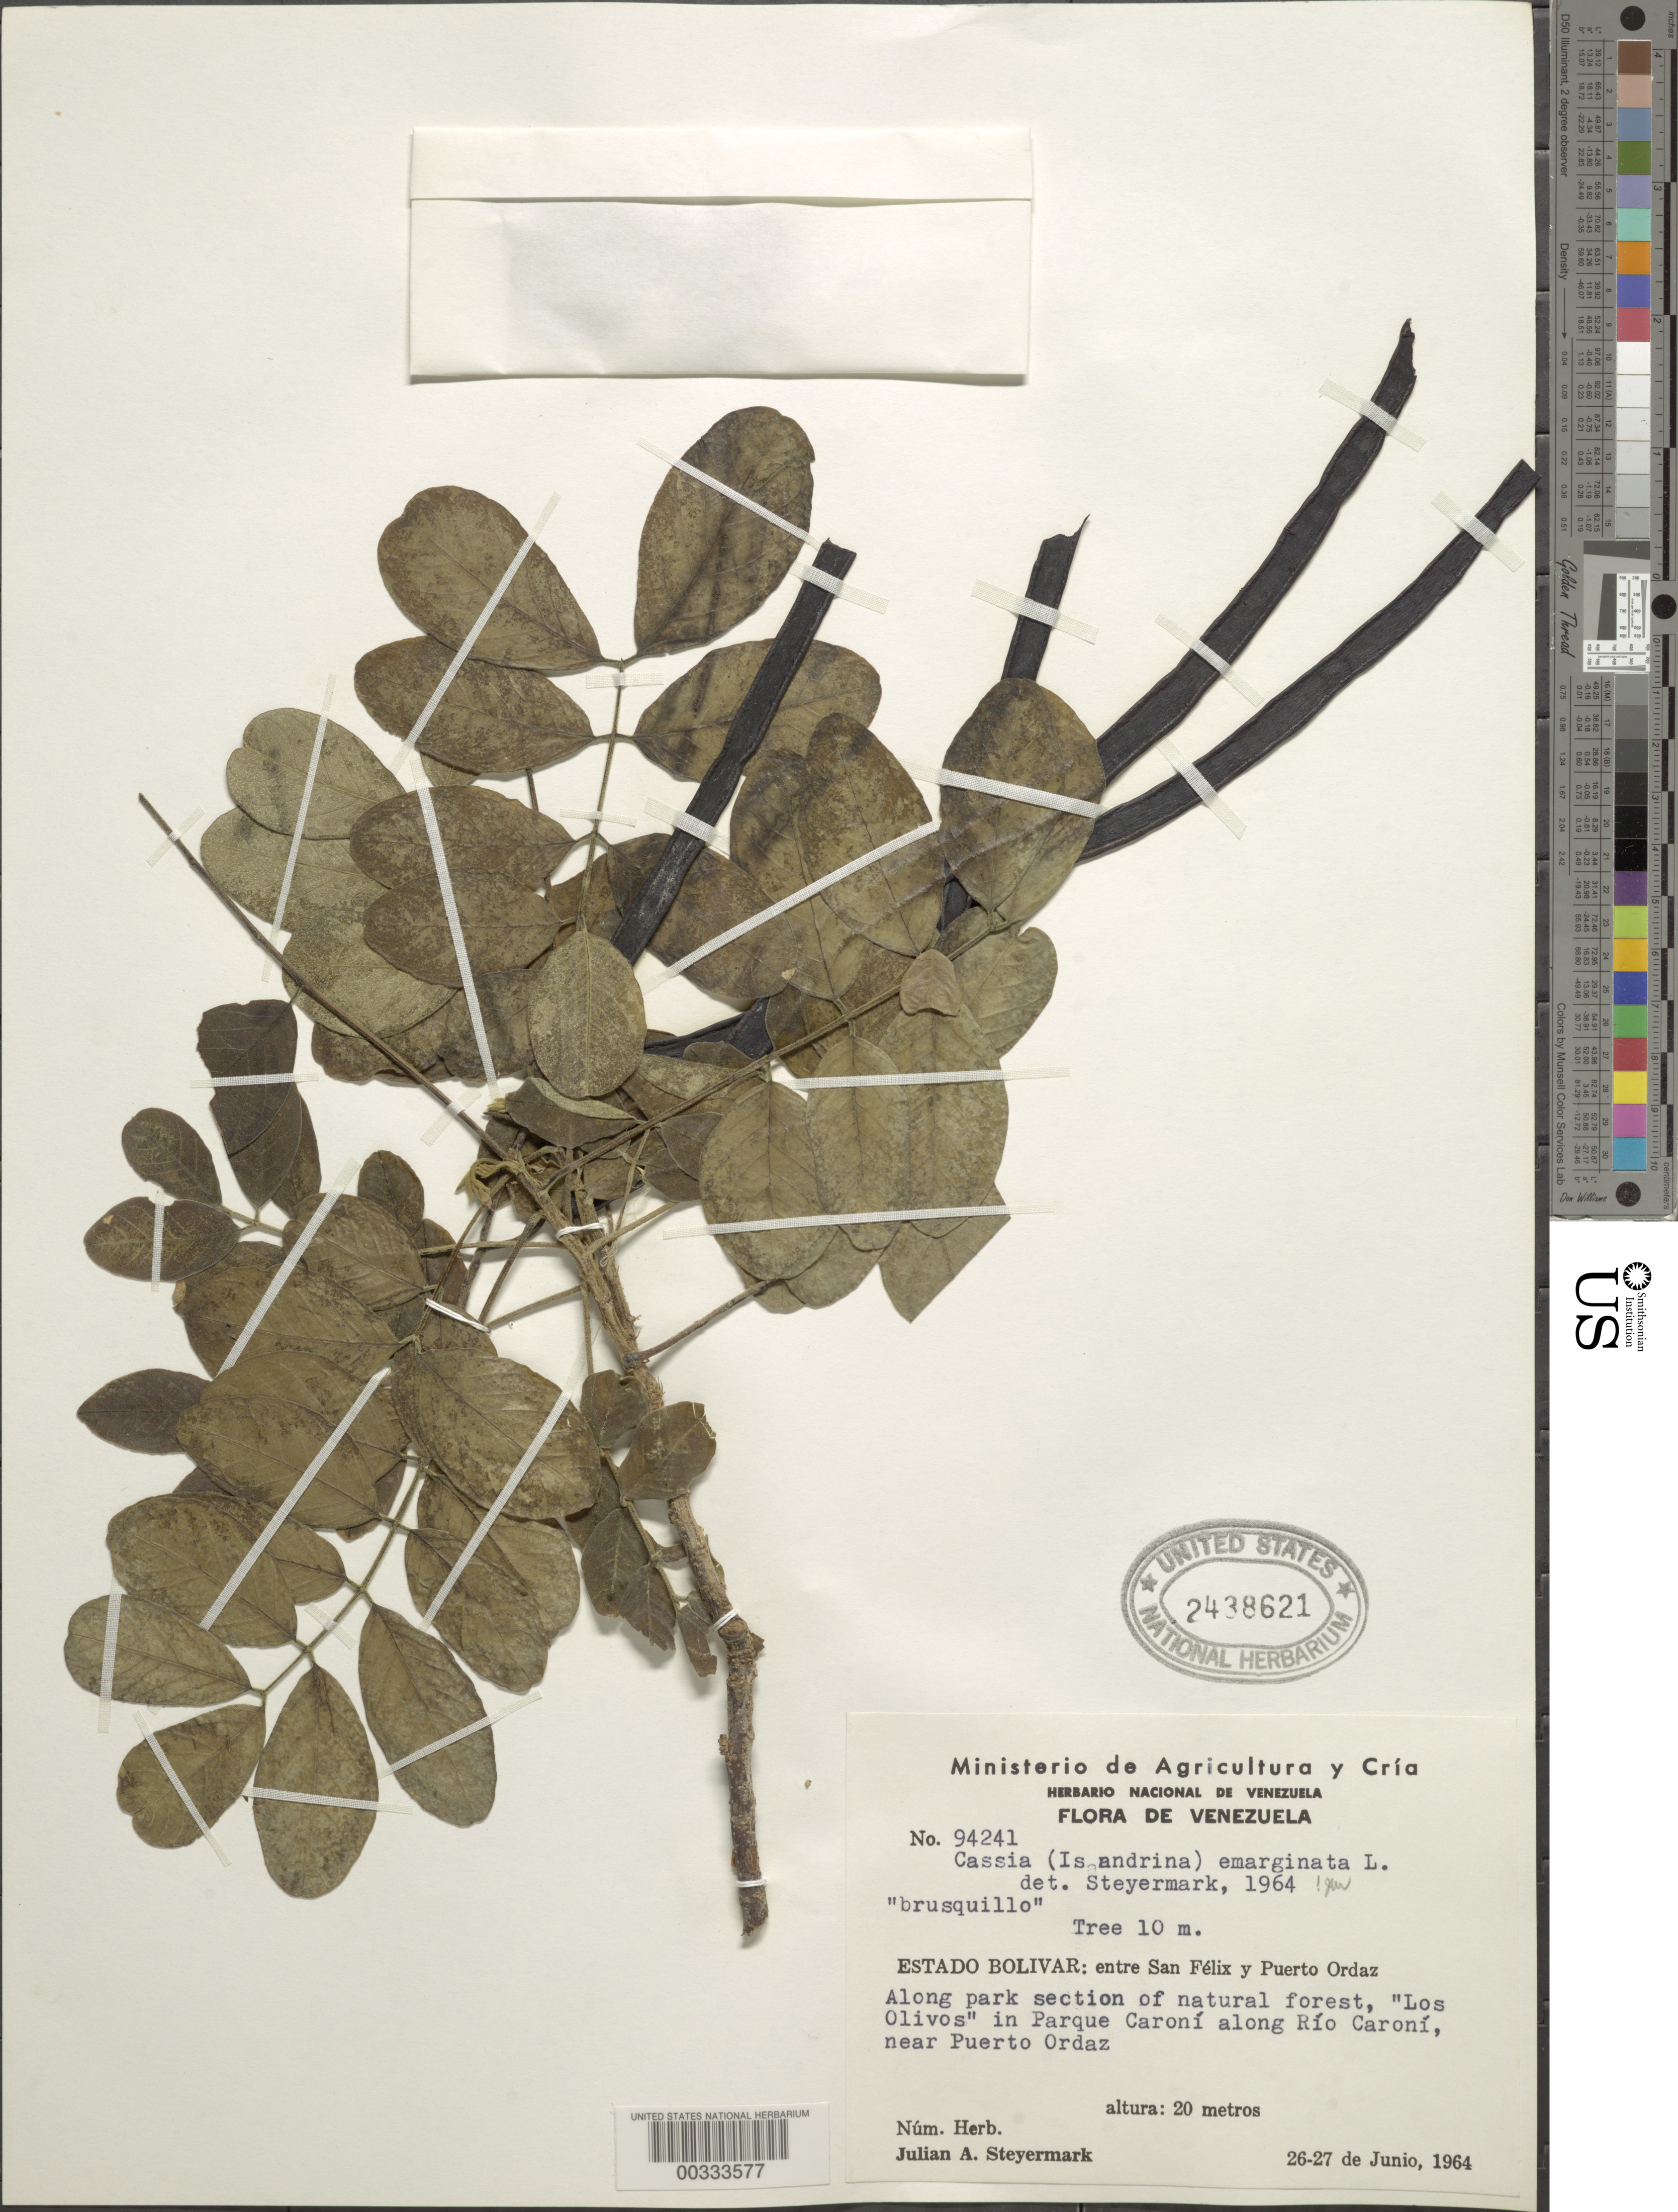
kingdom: Plantae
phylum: Tracheophyta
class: Magnoliopsida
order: Fabales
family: Fabaceae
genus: Senna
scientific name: Senna atomaria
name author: (L.) H.S. Irwin & Barneby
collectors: J. Steyermark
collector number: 94241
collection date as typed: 26 Jun 1964 to 27 Jun 1964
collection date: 1964-06-26/1964-06-27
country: Venezuela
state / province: Bolivar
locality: Between san felix + puerto ordaz, park section of nat. forest, "los olivos" parque caroni along rio caroni, near puerto ordaz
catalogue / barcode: US 2438621